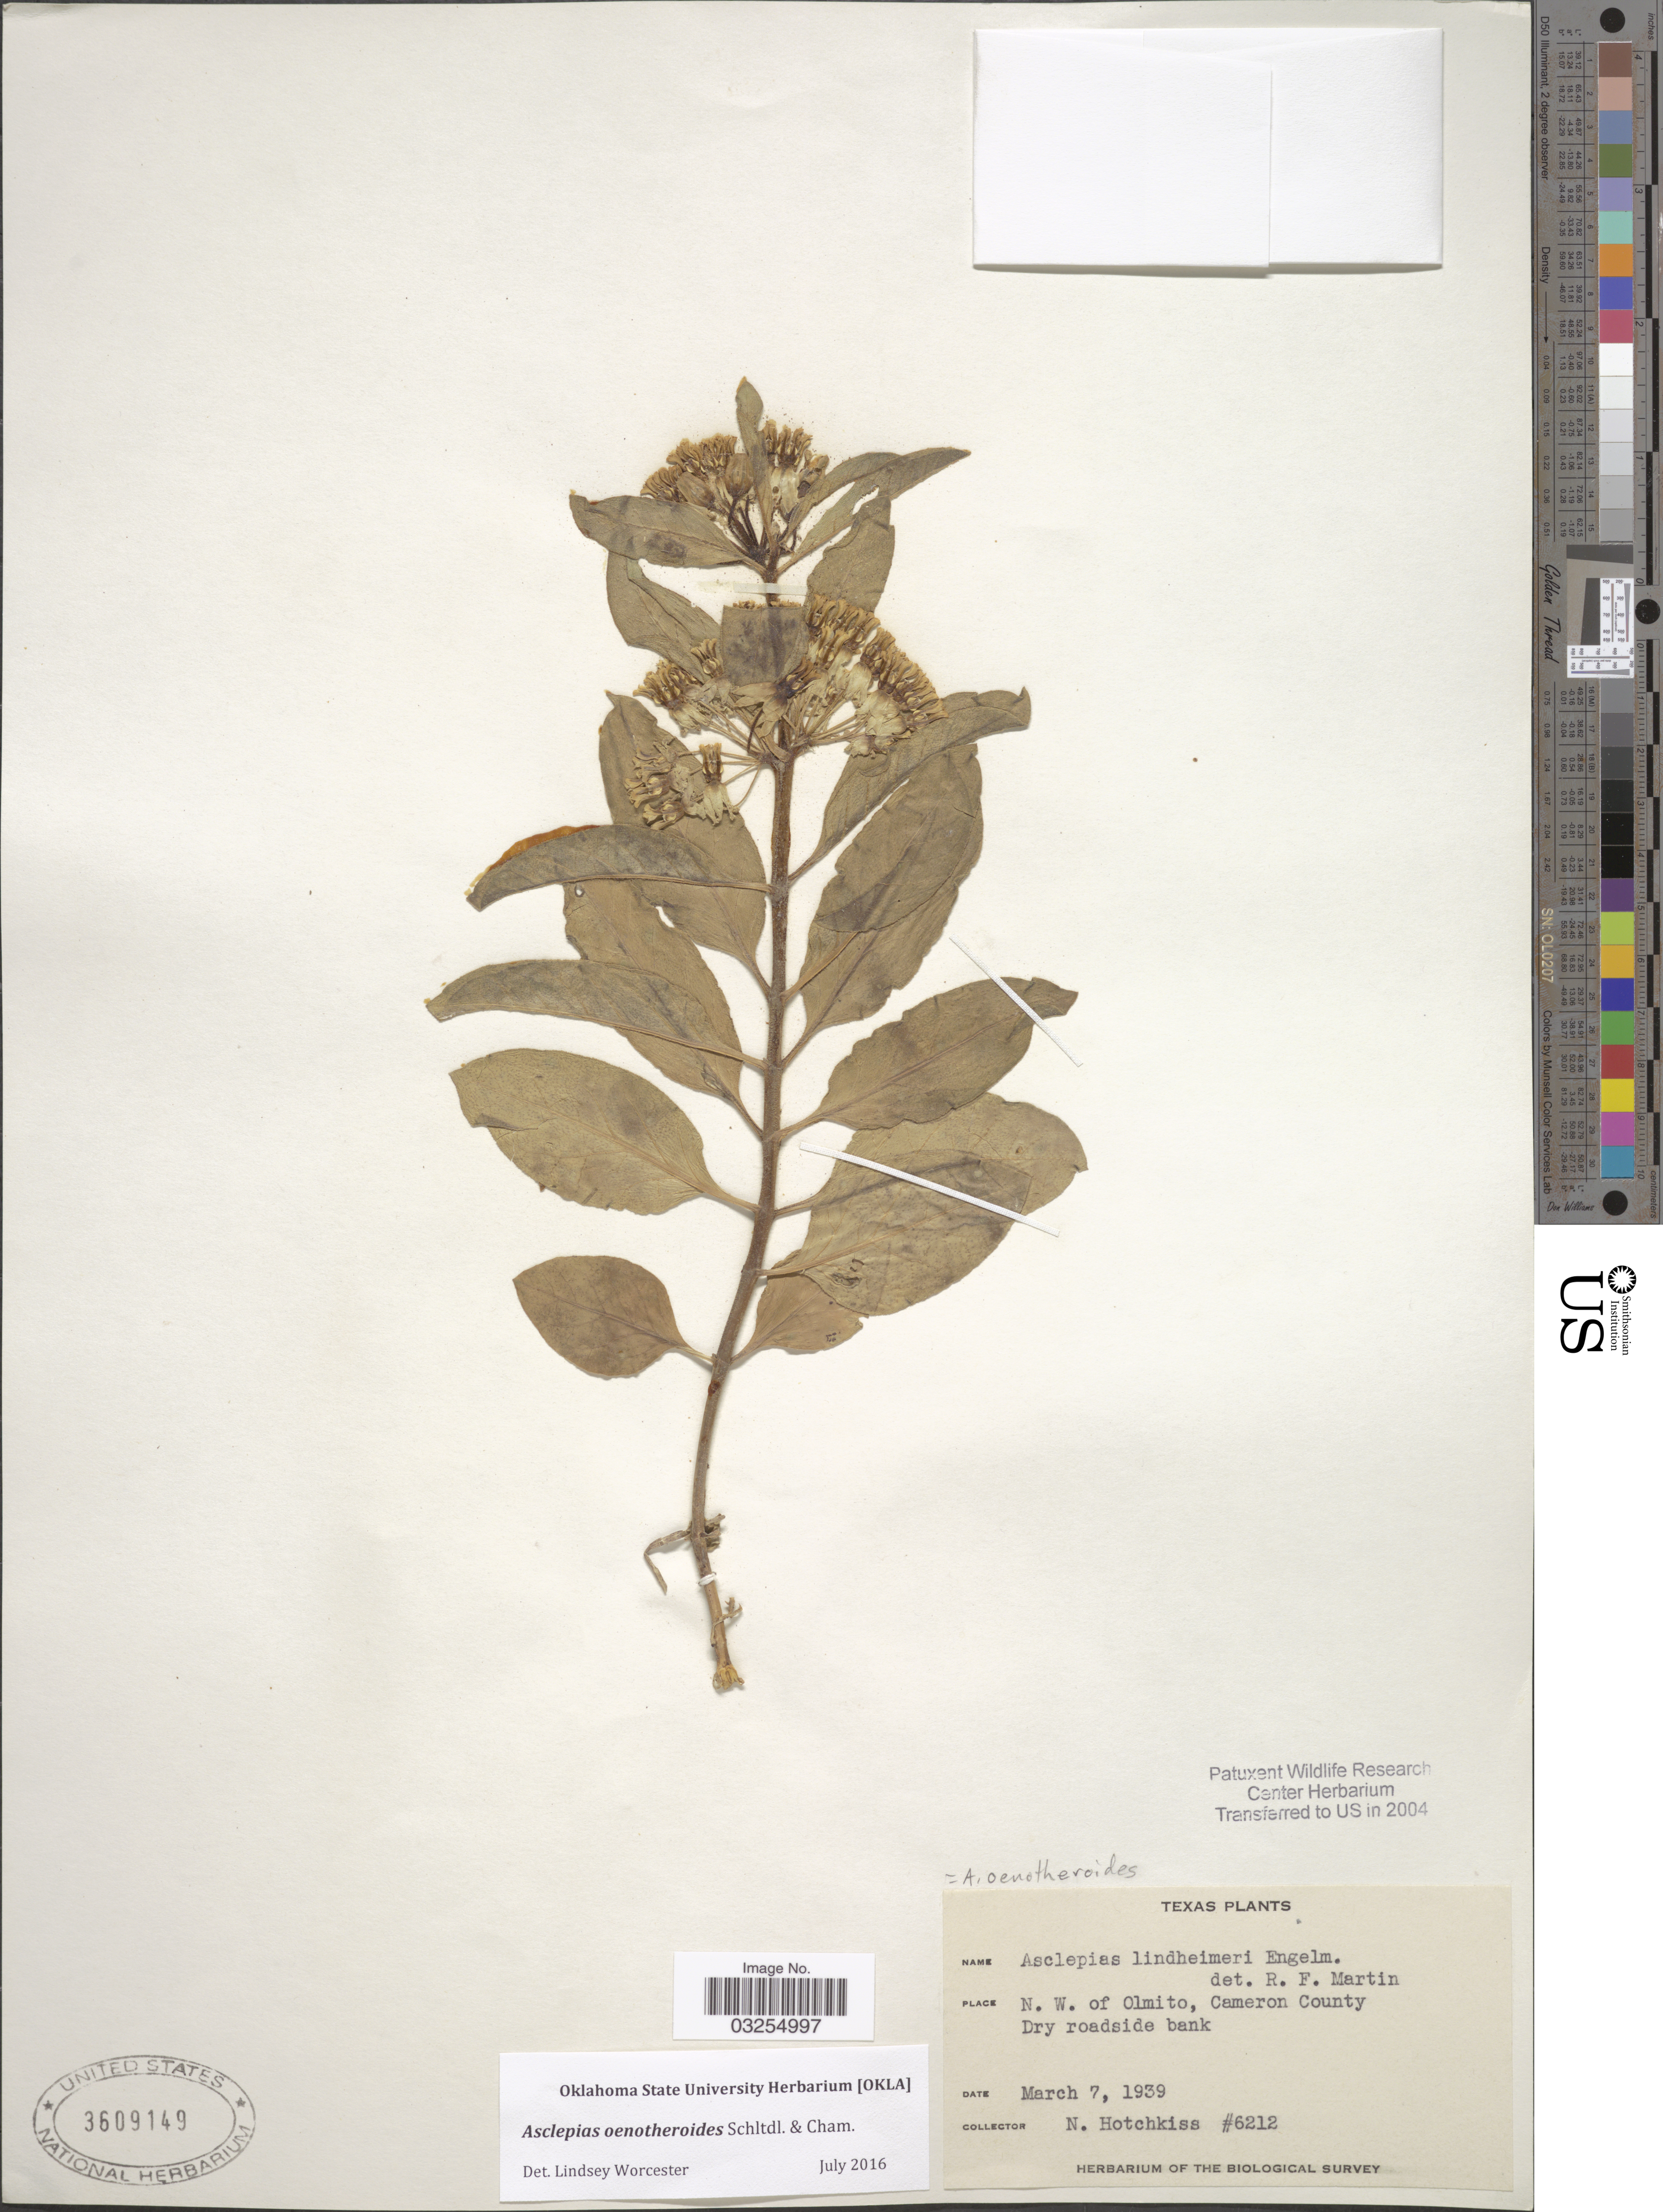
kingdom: Plantae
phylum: Tracheophyta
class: Magnoliopsida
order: Gentianales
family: Apocynaceae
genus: Asclepias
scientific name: Asclepias oenotheroides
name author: Schltdl. & Cham.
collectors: N. Hotchkiss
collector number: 6212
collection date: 1939-03-07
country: United States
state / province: Texas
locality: N. W. of Olmito, Cameron County.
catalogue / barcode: US 3609149